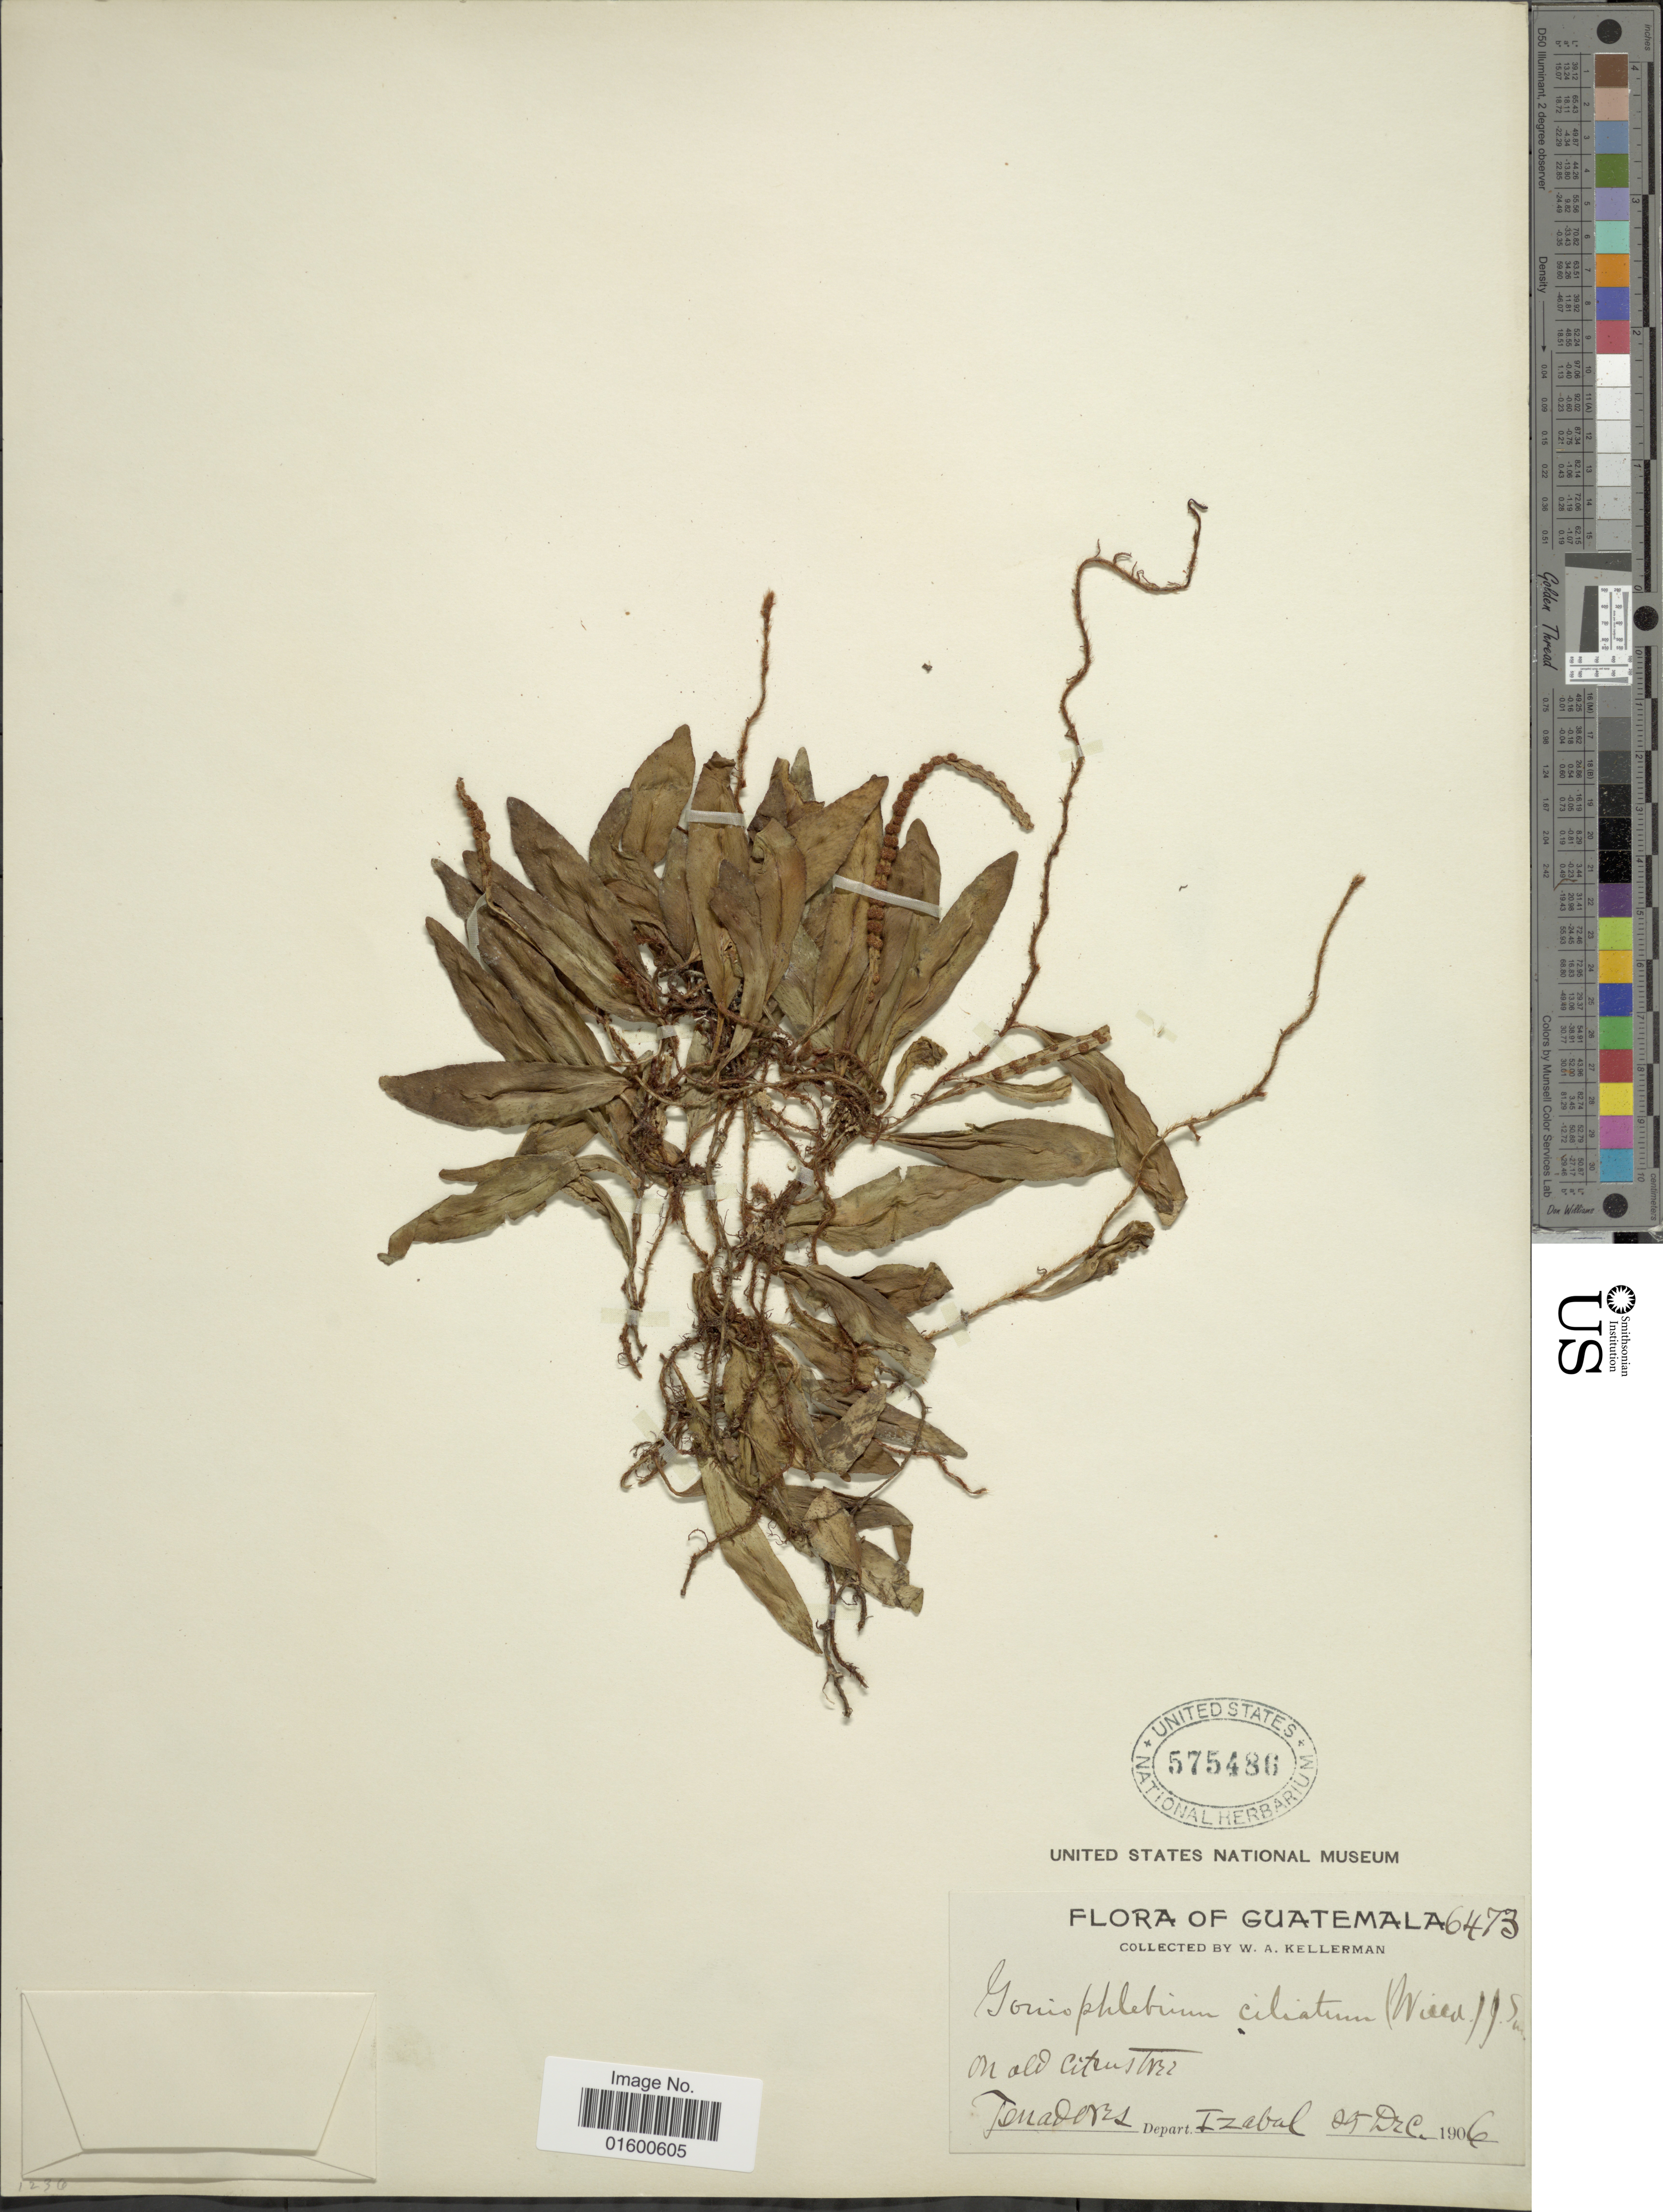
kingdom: Plantae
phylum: Tracheophyta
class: Polypodiopsida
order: Polypodiales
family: Polypodiaceae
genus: Microgramma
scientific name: Microgramma reptans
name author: (Cav.) A.R. Sm.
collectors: W. Kellerman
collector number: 6473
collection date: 1906-12-25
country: Guatemala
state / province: Izabal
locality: Tenadors, Depart. Izabal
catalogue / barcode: US 575486